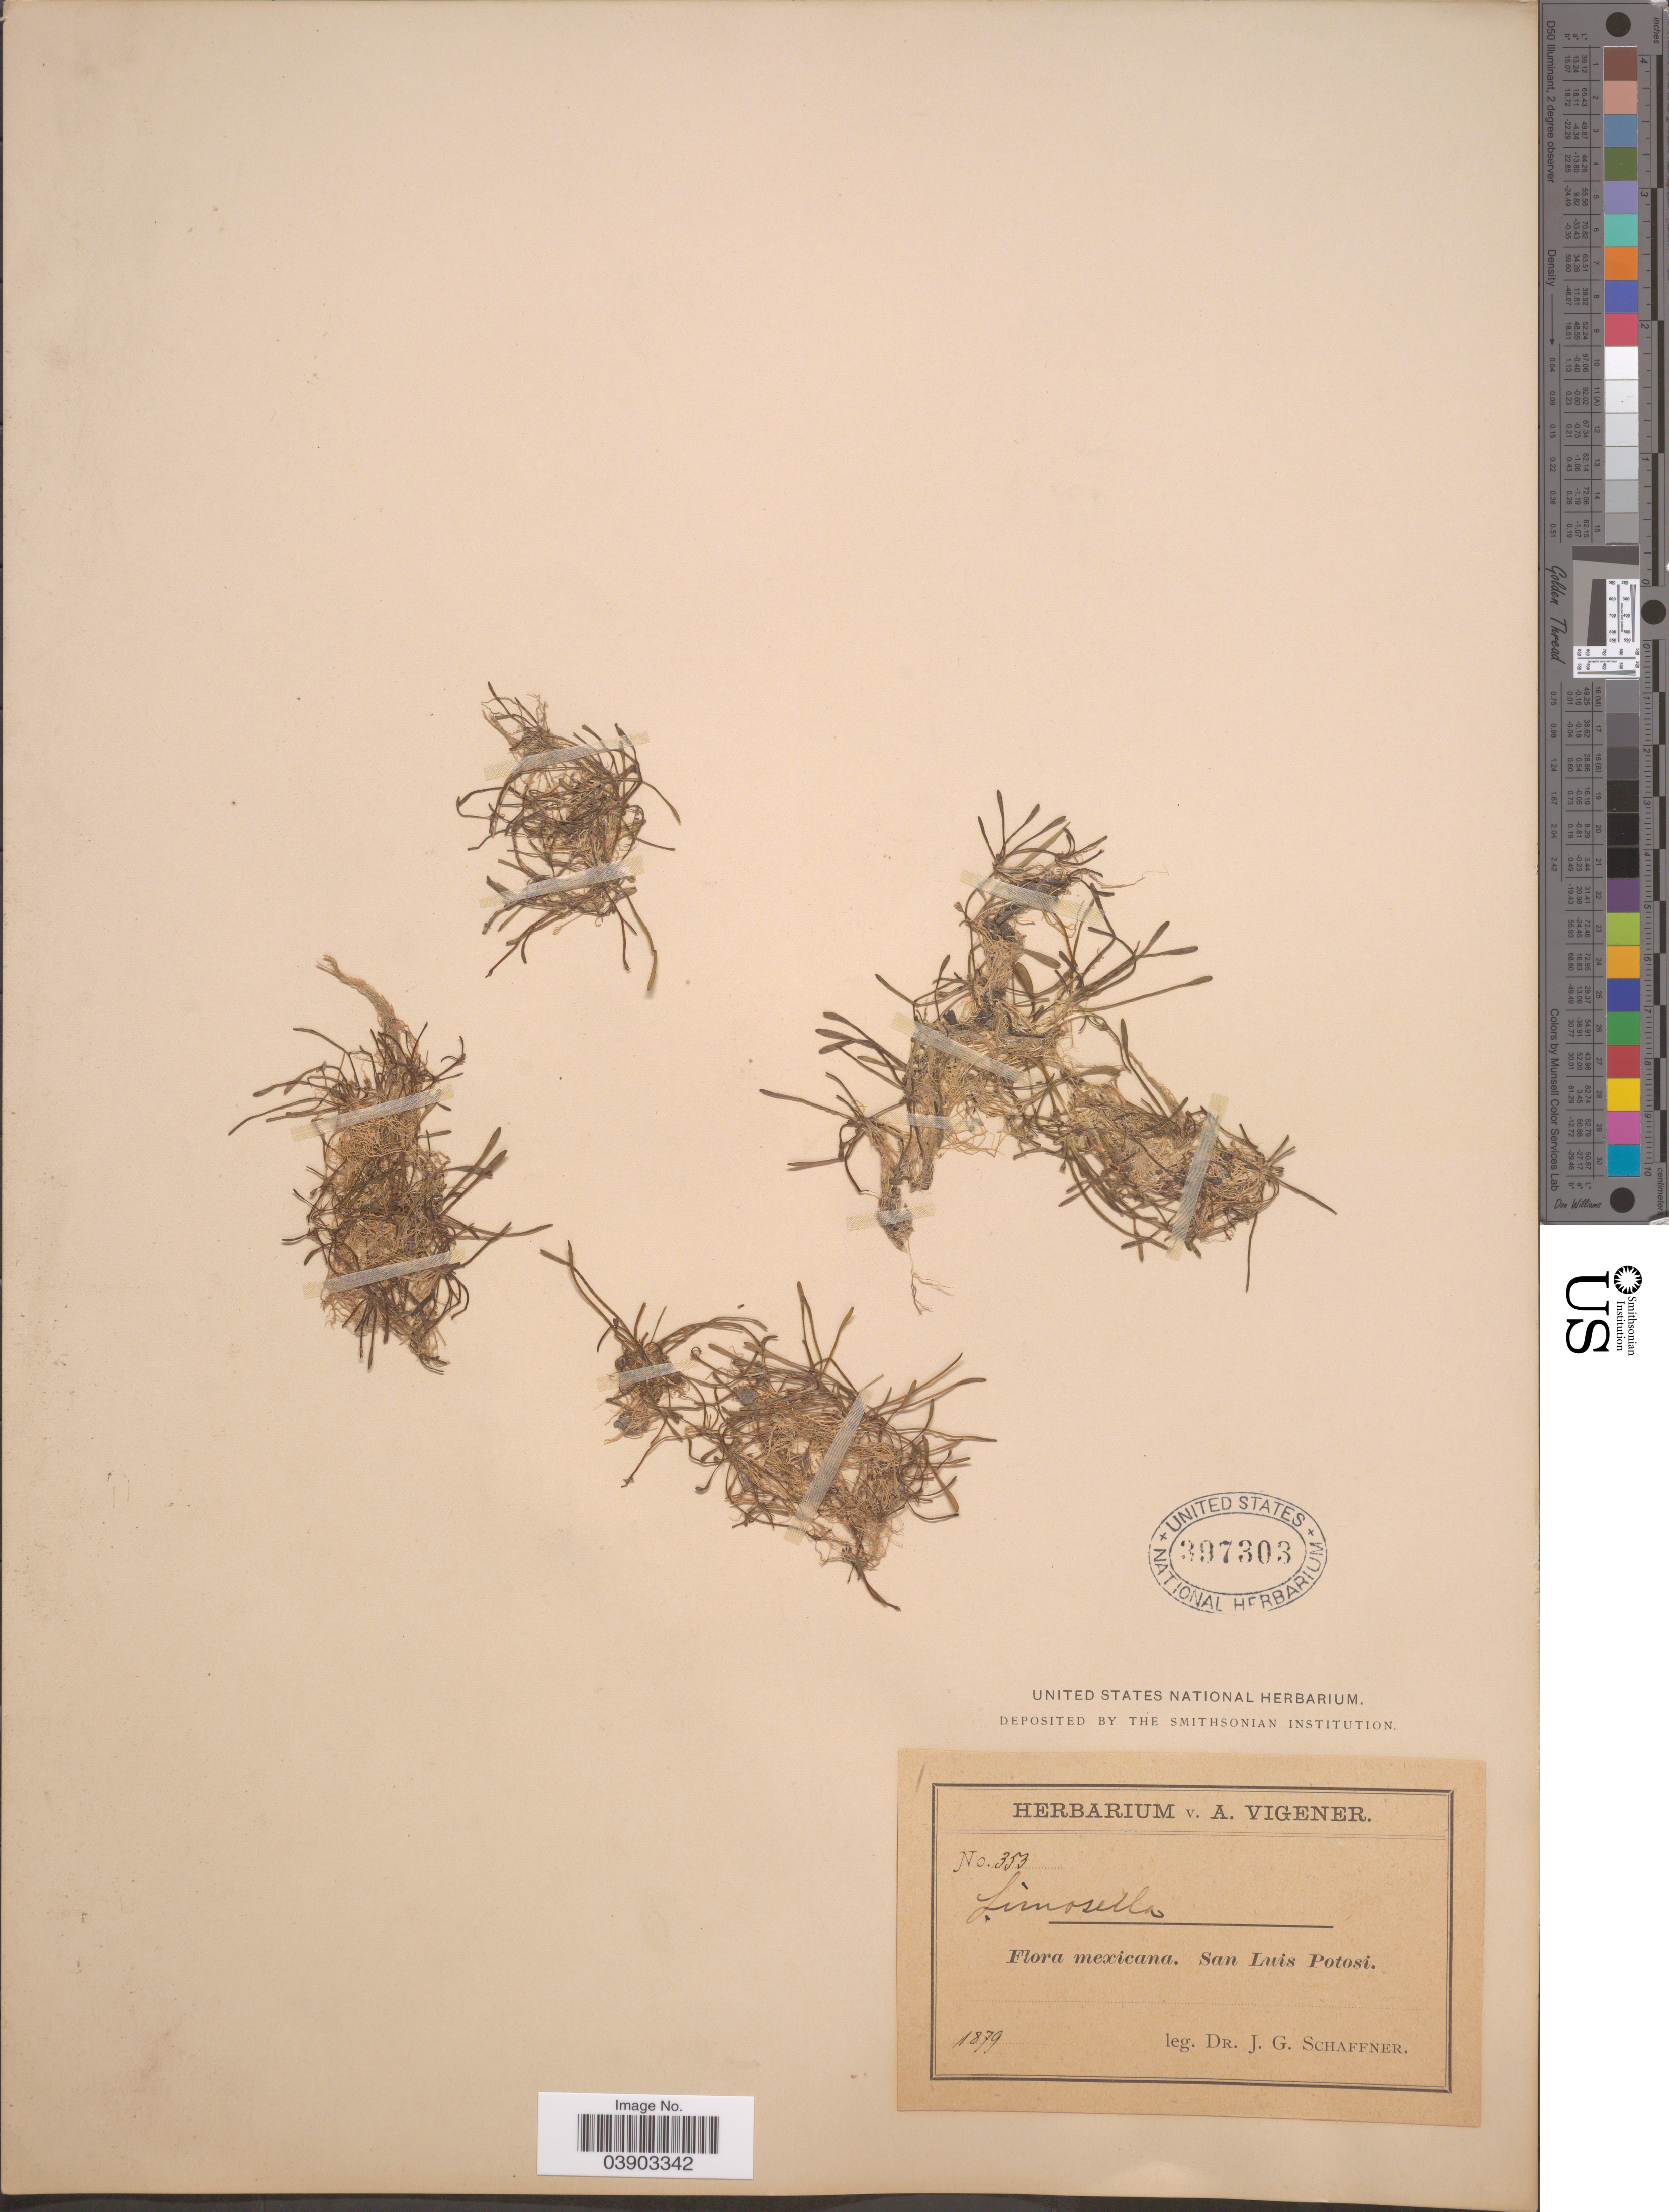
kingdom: Plantae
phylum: Tracheophyta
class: Magnoliopsida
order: Lamiales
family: Scrophulariaceae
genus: Limosella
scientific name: Limosella sp.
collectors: J. G. Schaffner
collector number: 353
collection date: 1879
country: Mexico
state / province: San Luis Potosí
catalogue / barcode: US 397303